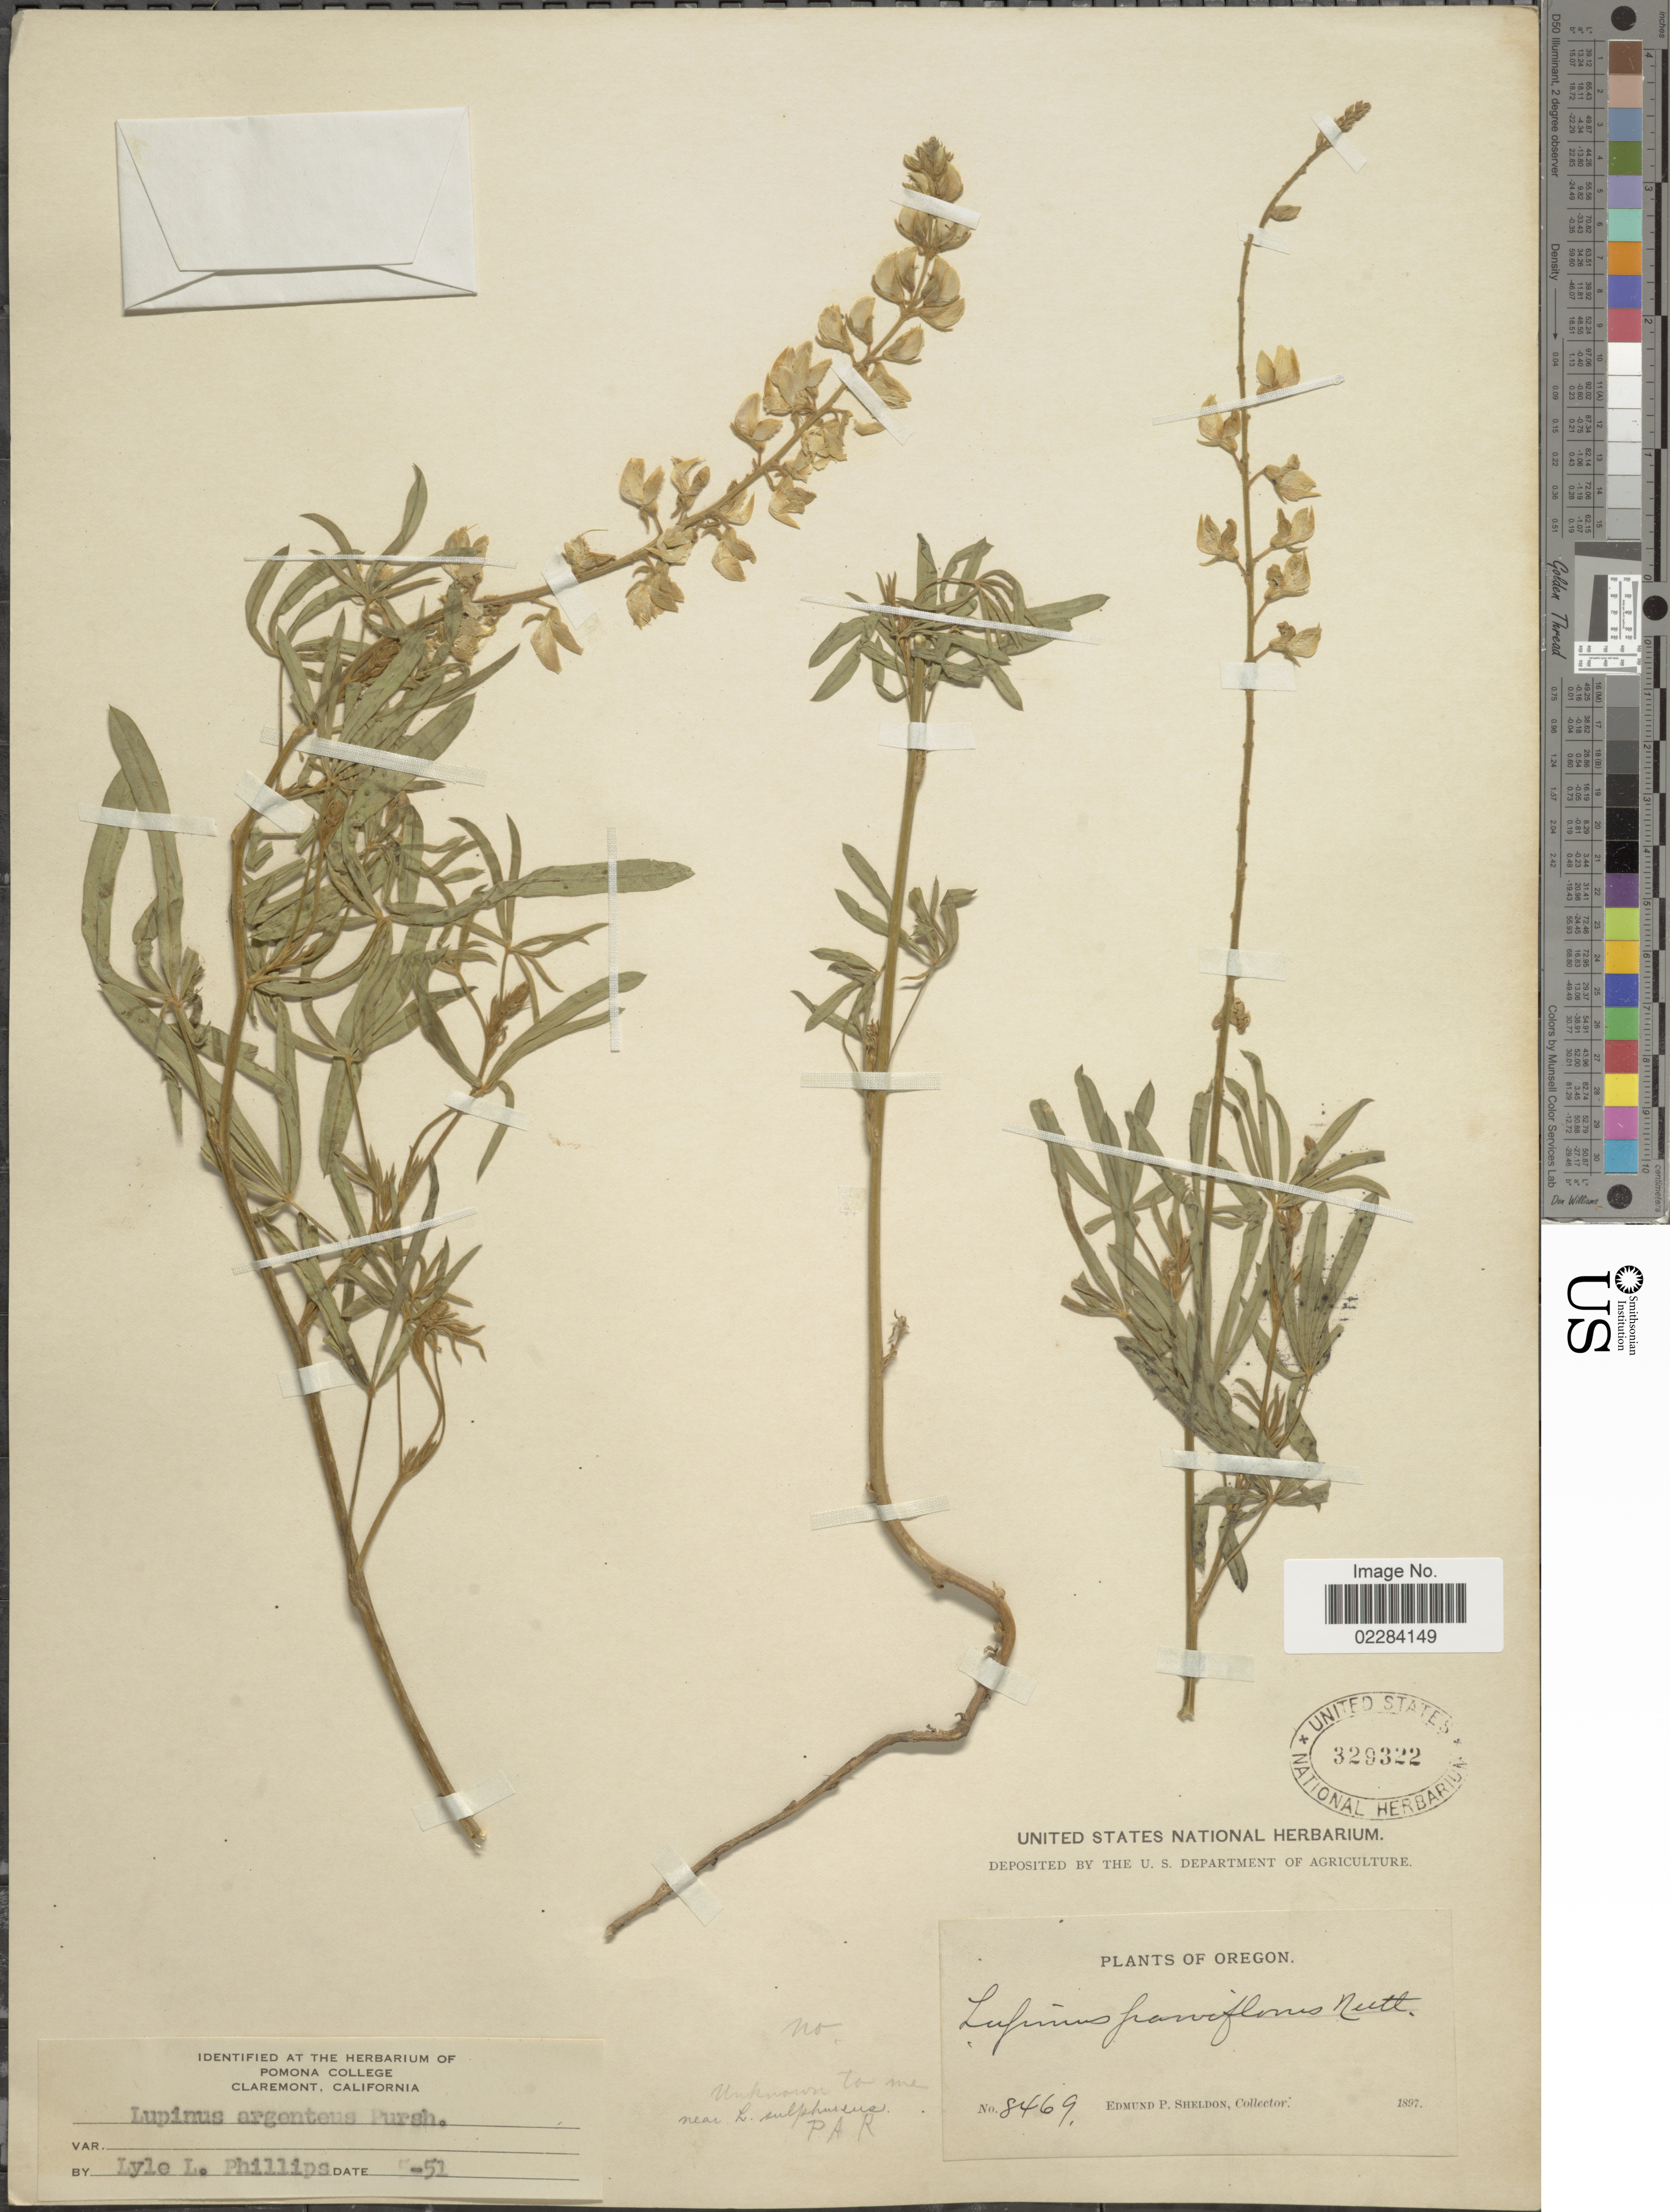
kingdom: Plantae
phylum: Tracheophyta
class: Magnoliopsida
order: Fabales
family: Fabaceae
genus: Lupinus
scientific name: Lupinus argenteus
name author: Pursh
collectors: E. P. Sheldon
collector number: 8469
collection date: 1897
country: United States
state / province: Oregon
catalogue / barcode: US 329322